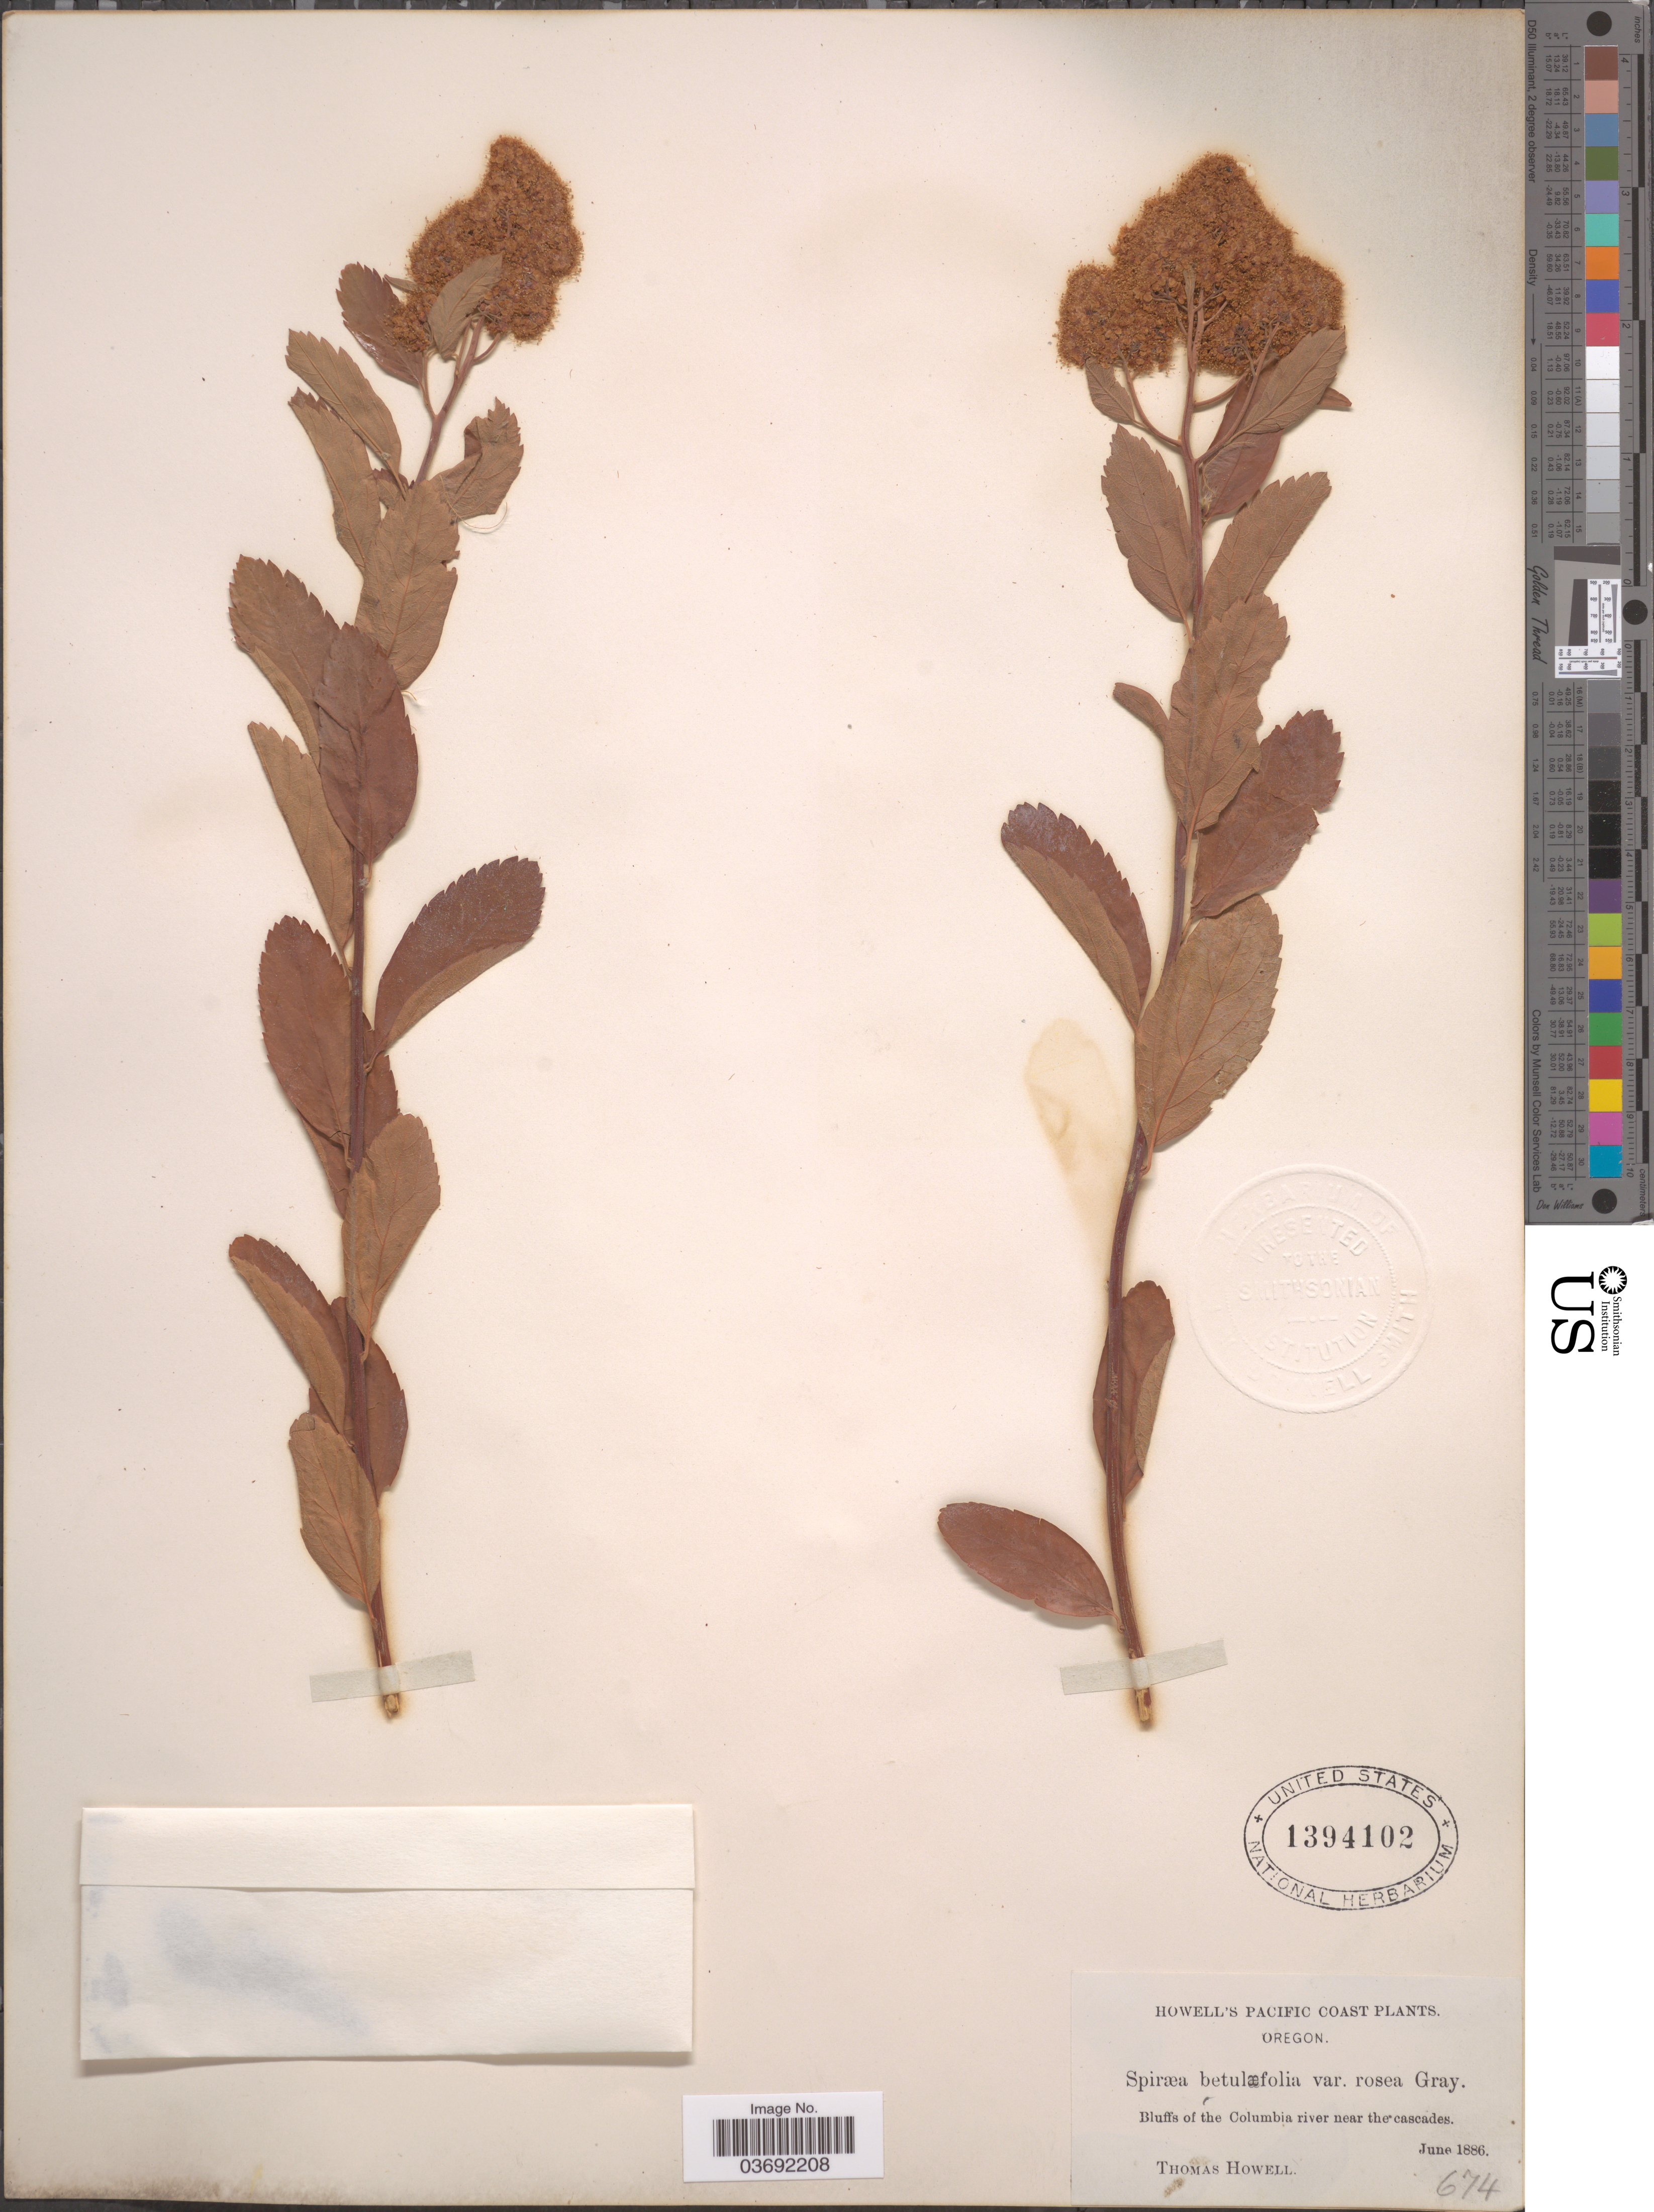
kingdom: Plantae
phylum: Tracheophyta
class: Magnoliopsida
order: Rosales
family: Rosaceae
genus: Spiraea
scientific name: Spiraea betulifolia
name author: Pall.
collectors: T. Howell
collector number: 674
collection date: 1886-06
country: United States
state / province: Oregon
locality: Pacific Coast. Bluffs of the Columbia river near the cascades.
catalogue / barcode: US 1394102